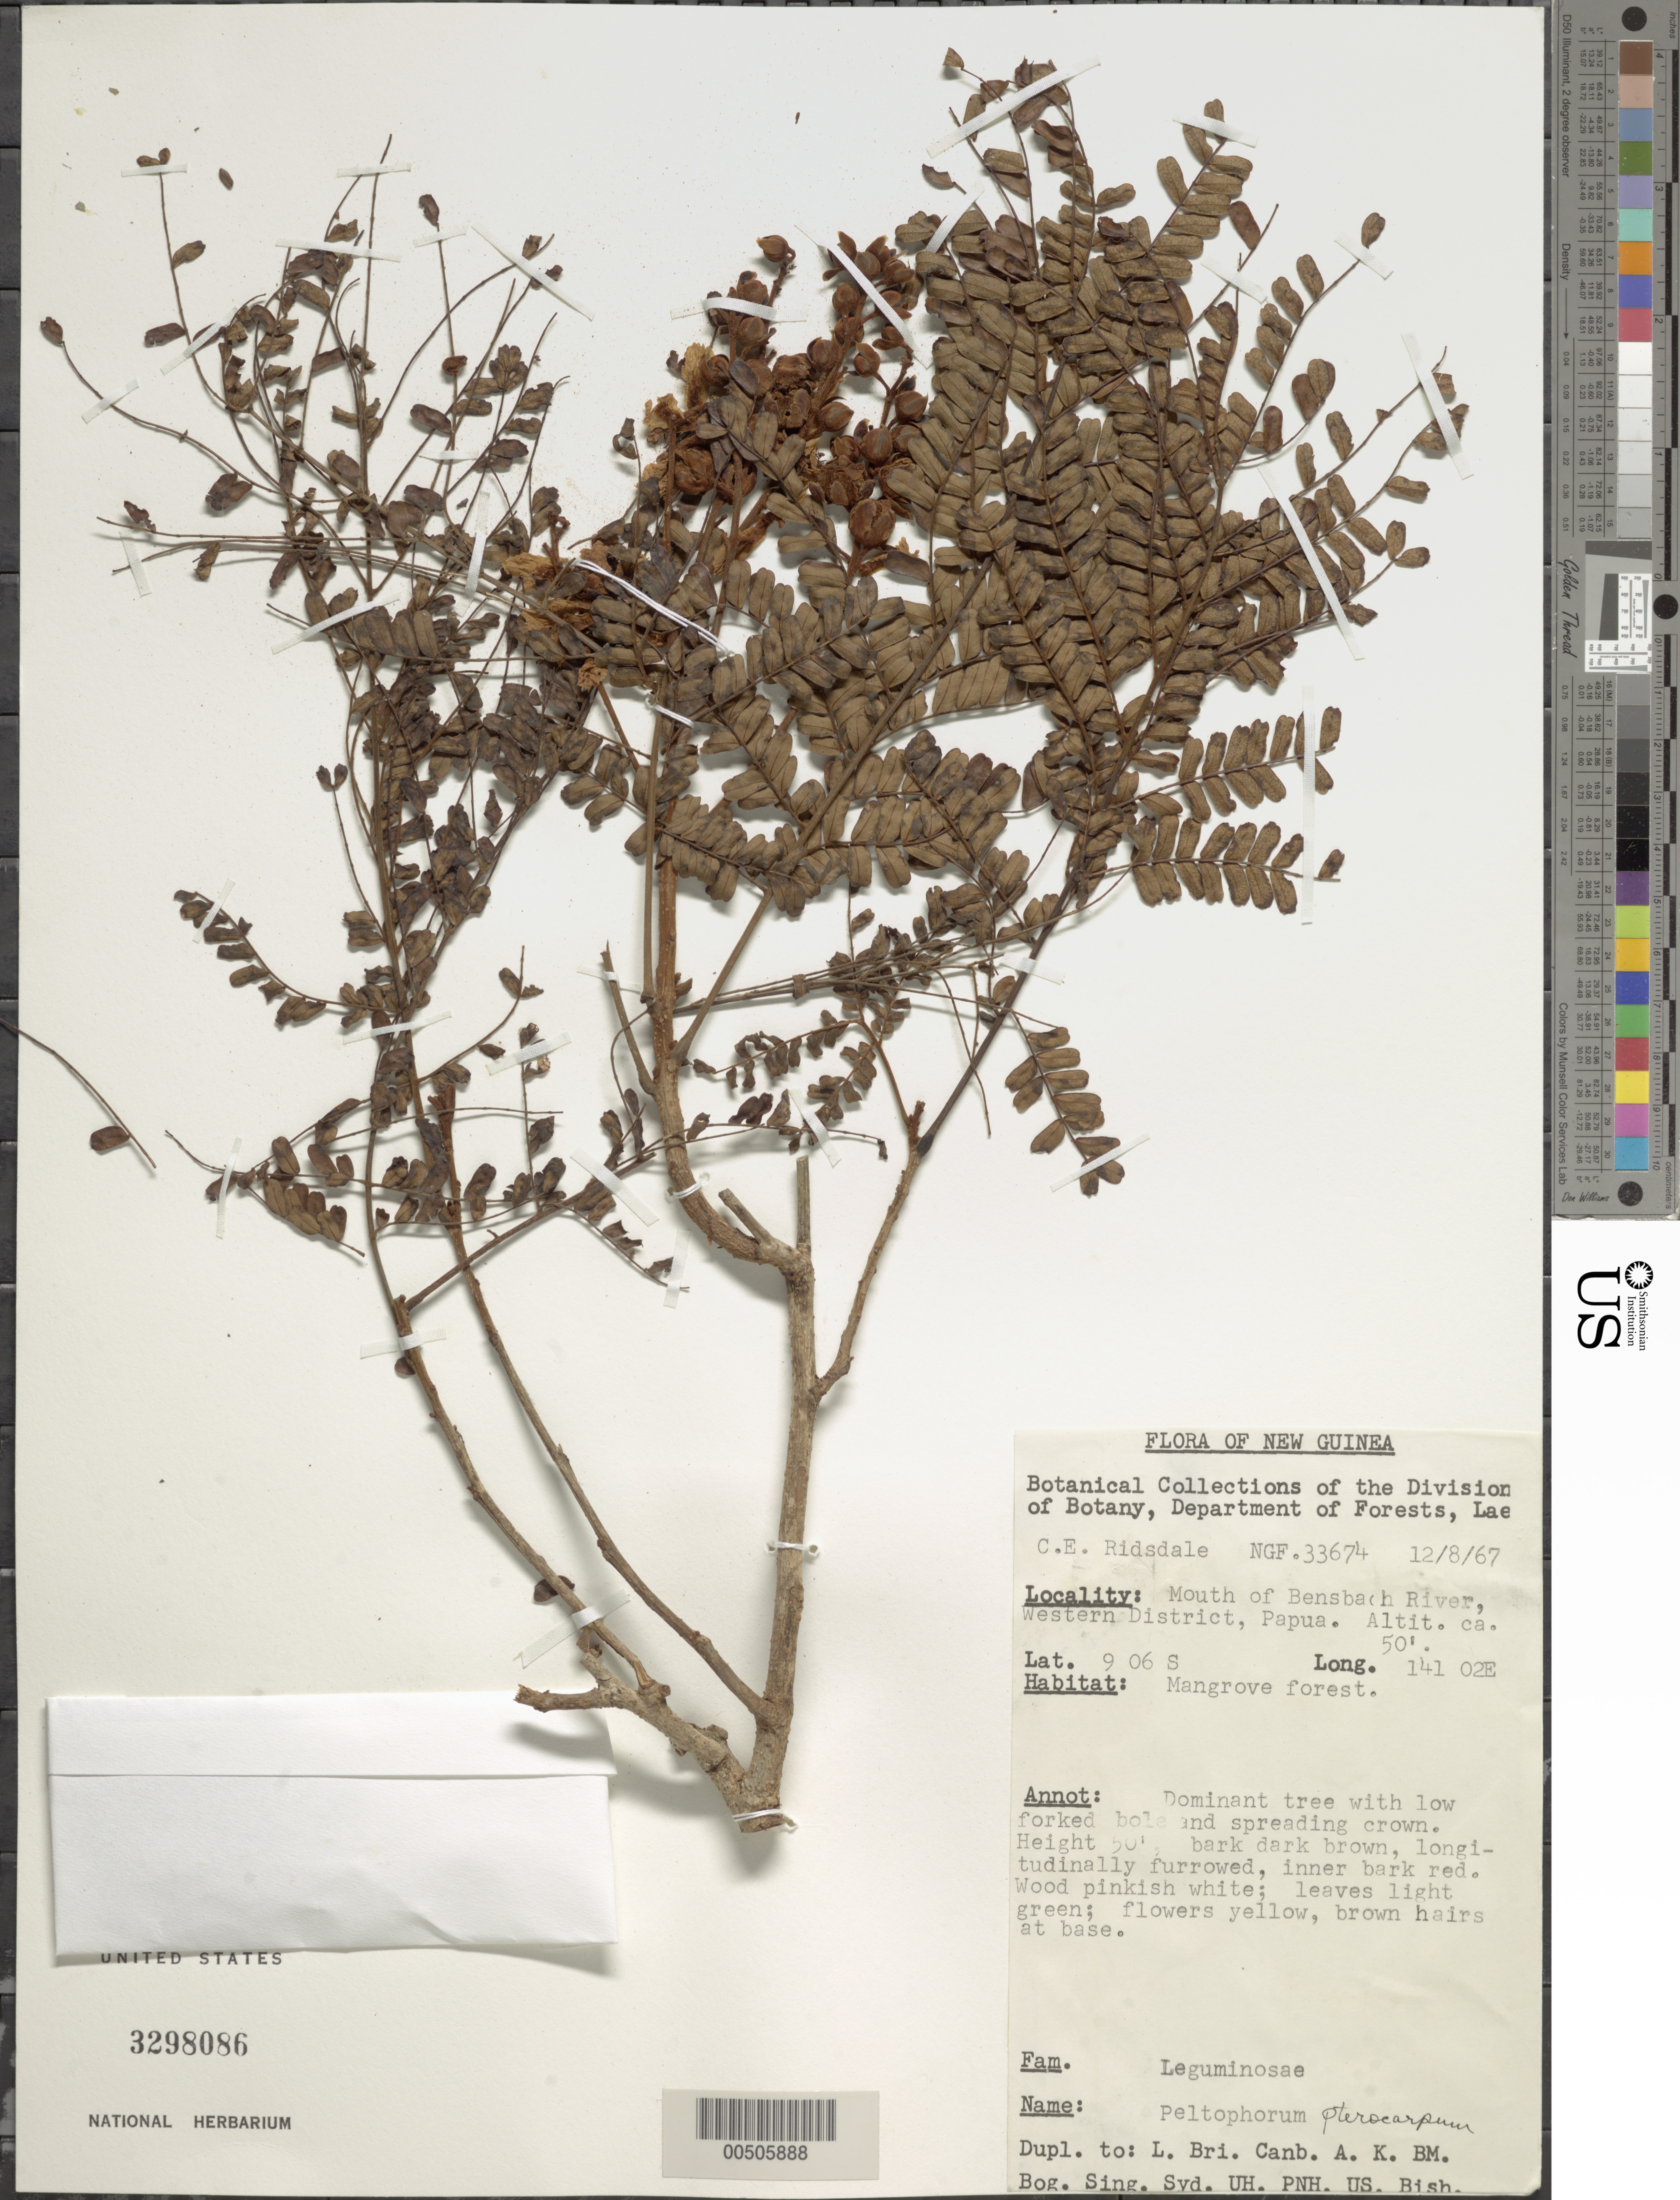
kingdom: Plantae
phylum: Tracheophyta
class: Magnoliopsida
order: Fabales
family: Fabaceae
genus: Peltophorum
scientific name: Peltophorum pterocarpum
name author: (DC.) Backer ex K. Heyne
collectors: C. E. Ridsdale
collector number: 33674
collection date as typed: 12 Aug 1967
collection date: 1967-08-12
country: Papua New Guinea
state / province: Western Highlands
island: New Guinea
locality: Bensbach river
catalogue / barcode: US 3298086